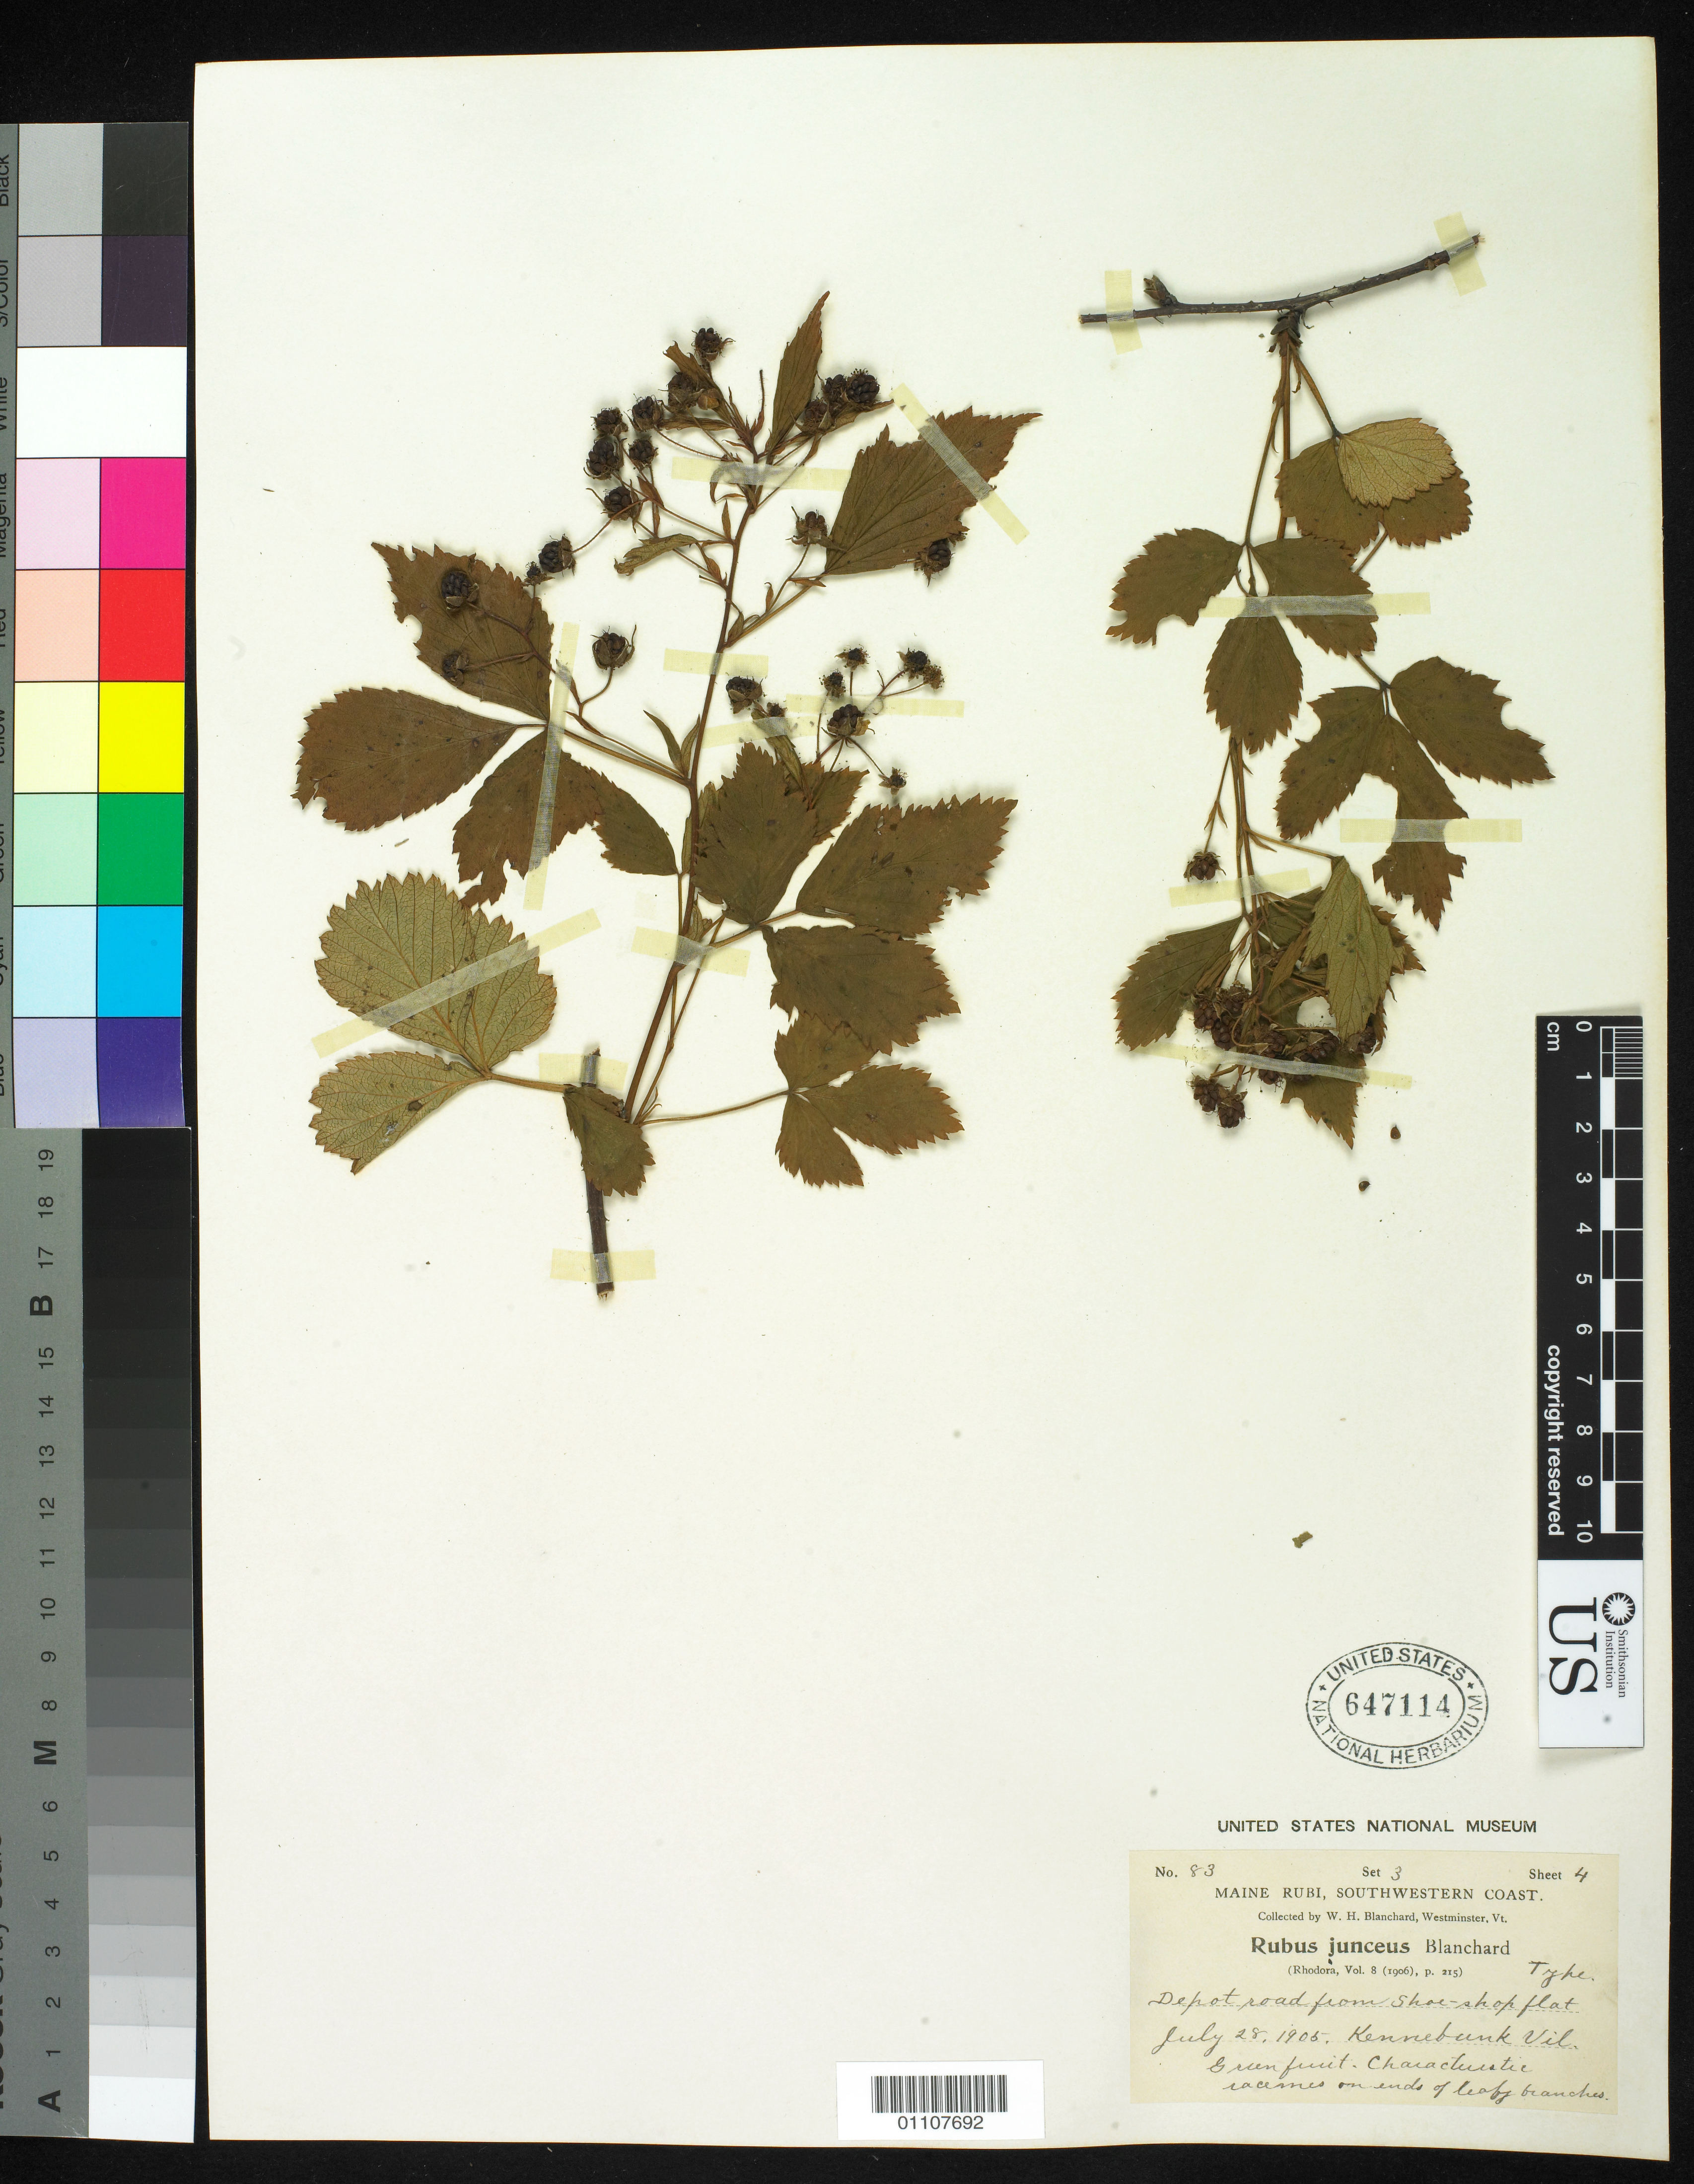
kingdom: Plantae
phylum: Tracheophyta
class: Magnoliopsida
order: Rosales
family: Rosaceae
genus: Rubus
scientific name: Rubus junceus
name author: Blanch.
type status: Syntype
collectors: W. H. Blanchard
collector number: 83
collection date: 1905-07-28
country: United States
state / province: Maine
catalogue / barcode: US 647114